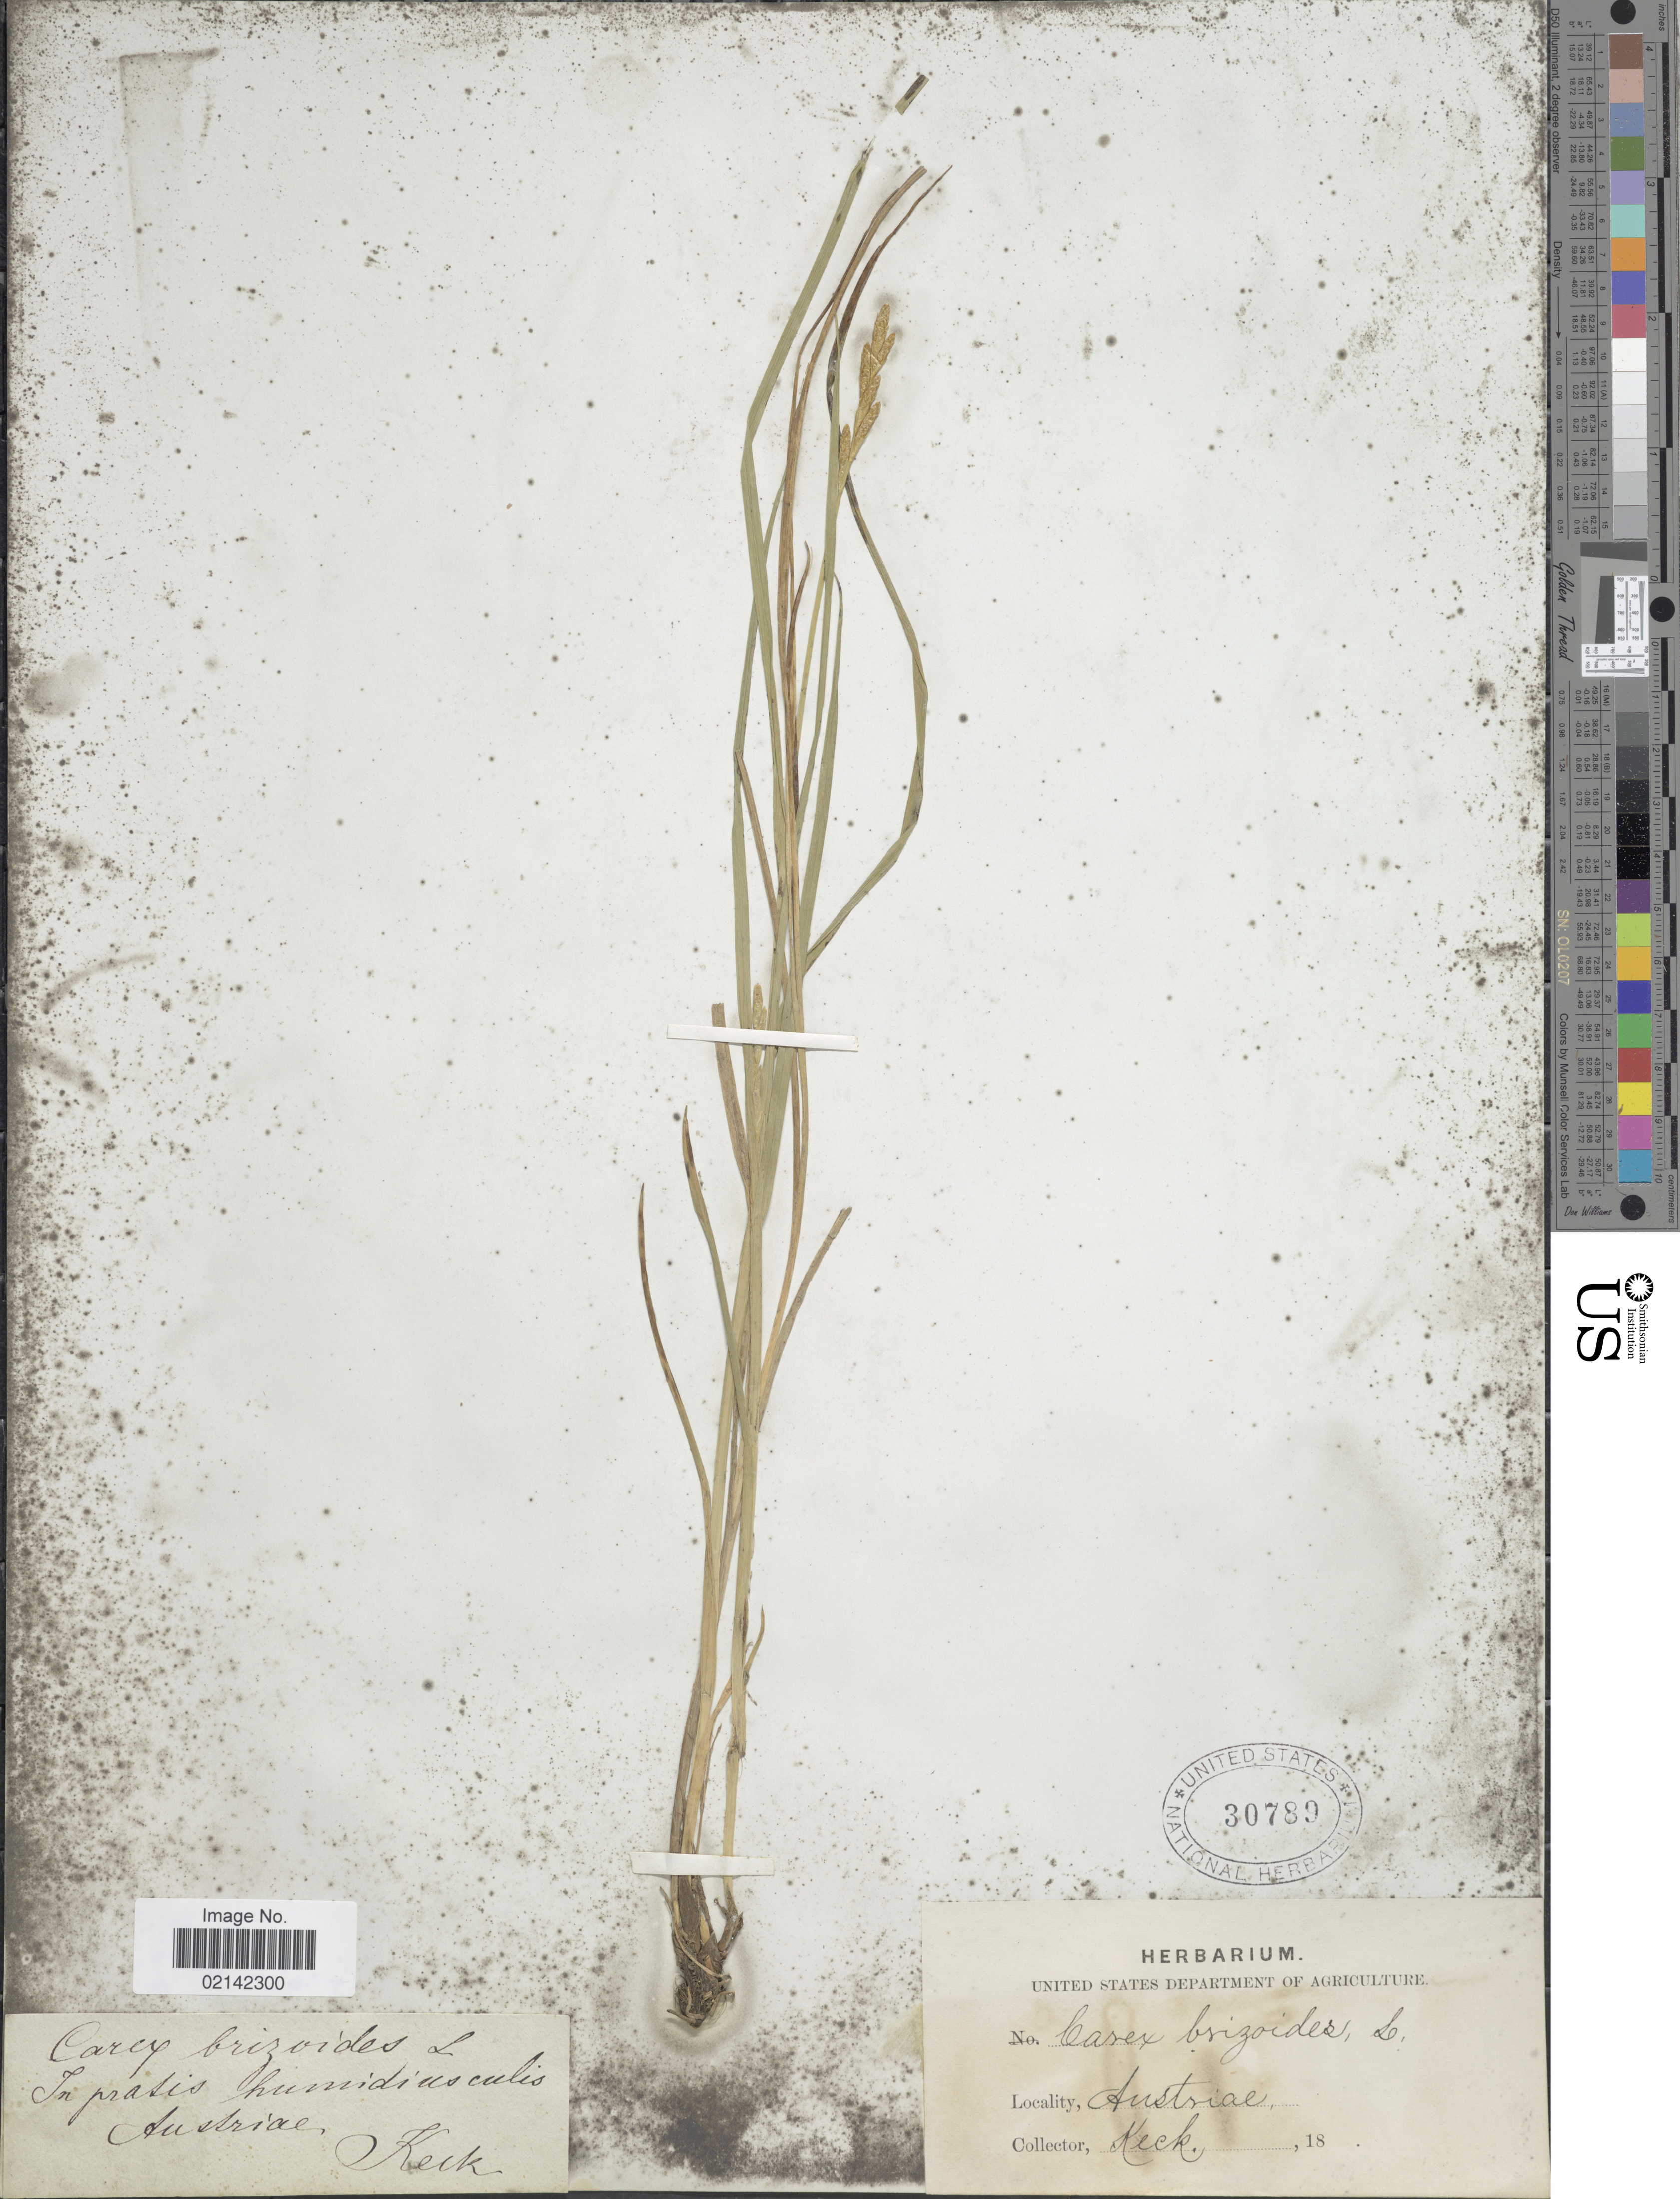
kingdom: Plantae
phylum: Tracheophyta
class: Liliopsida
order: Poales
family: Cyperaceae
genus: Carex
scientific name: Carex brizoides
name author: L.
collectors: -- Keck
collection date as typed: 18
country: Austria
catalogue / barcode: US 30789